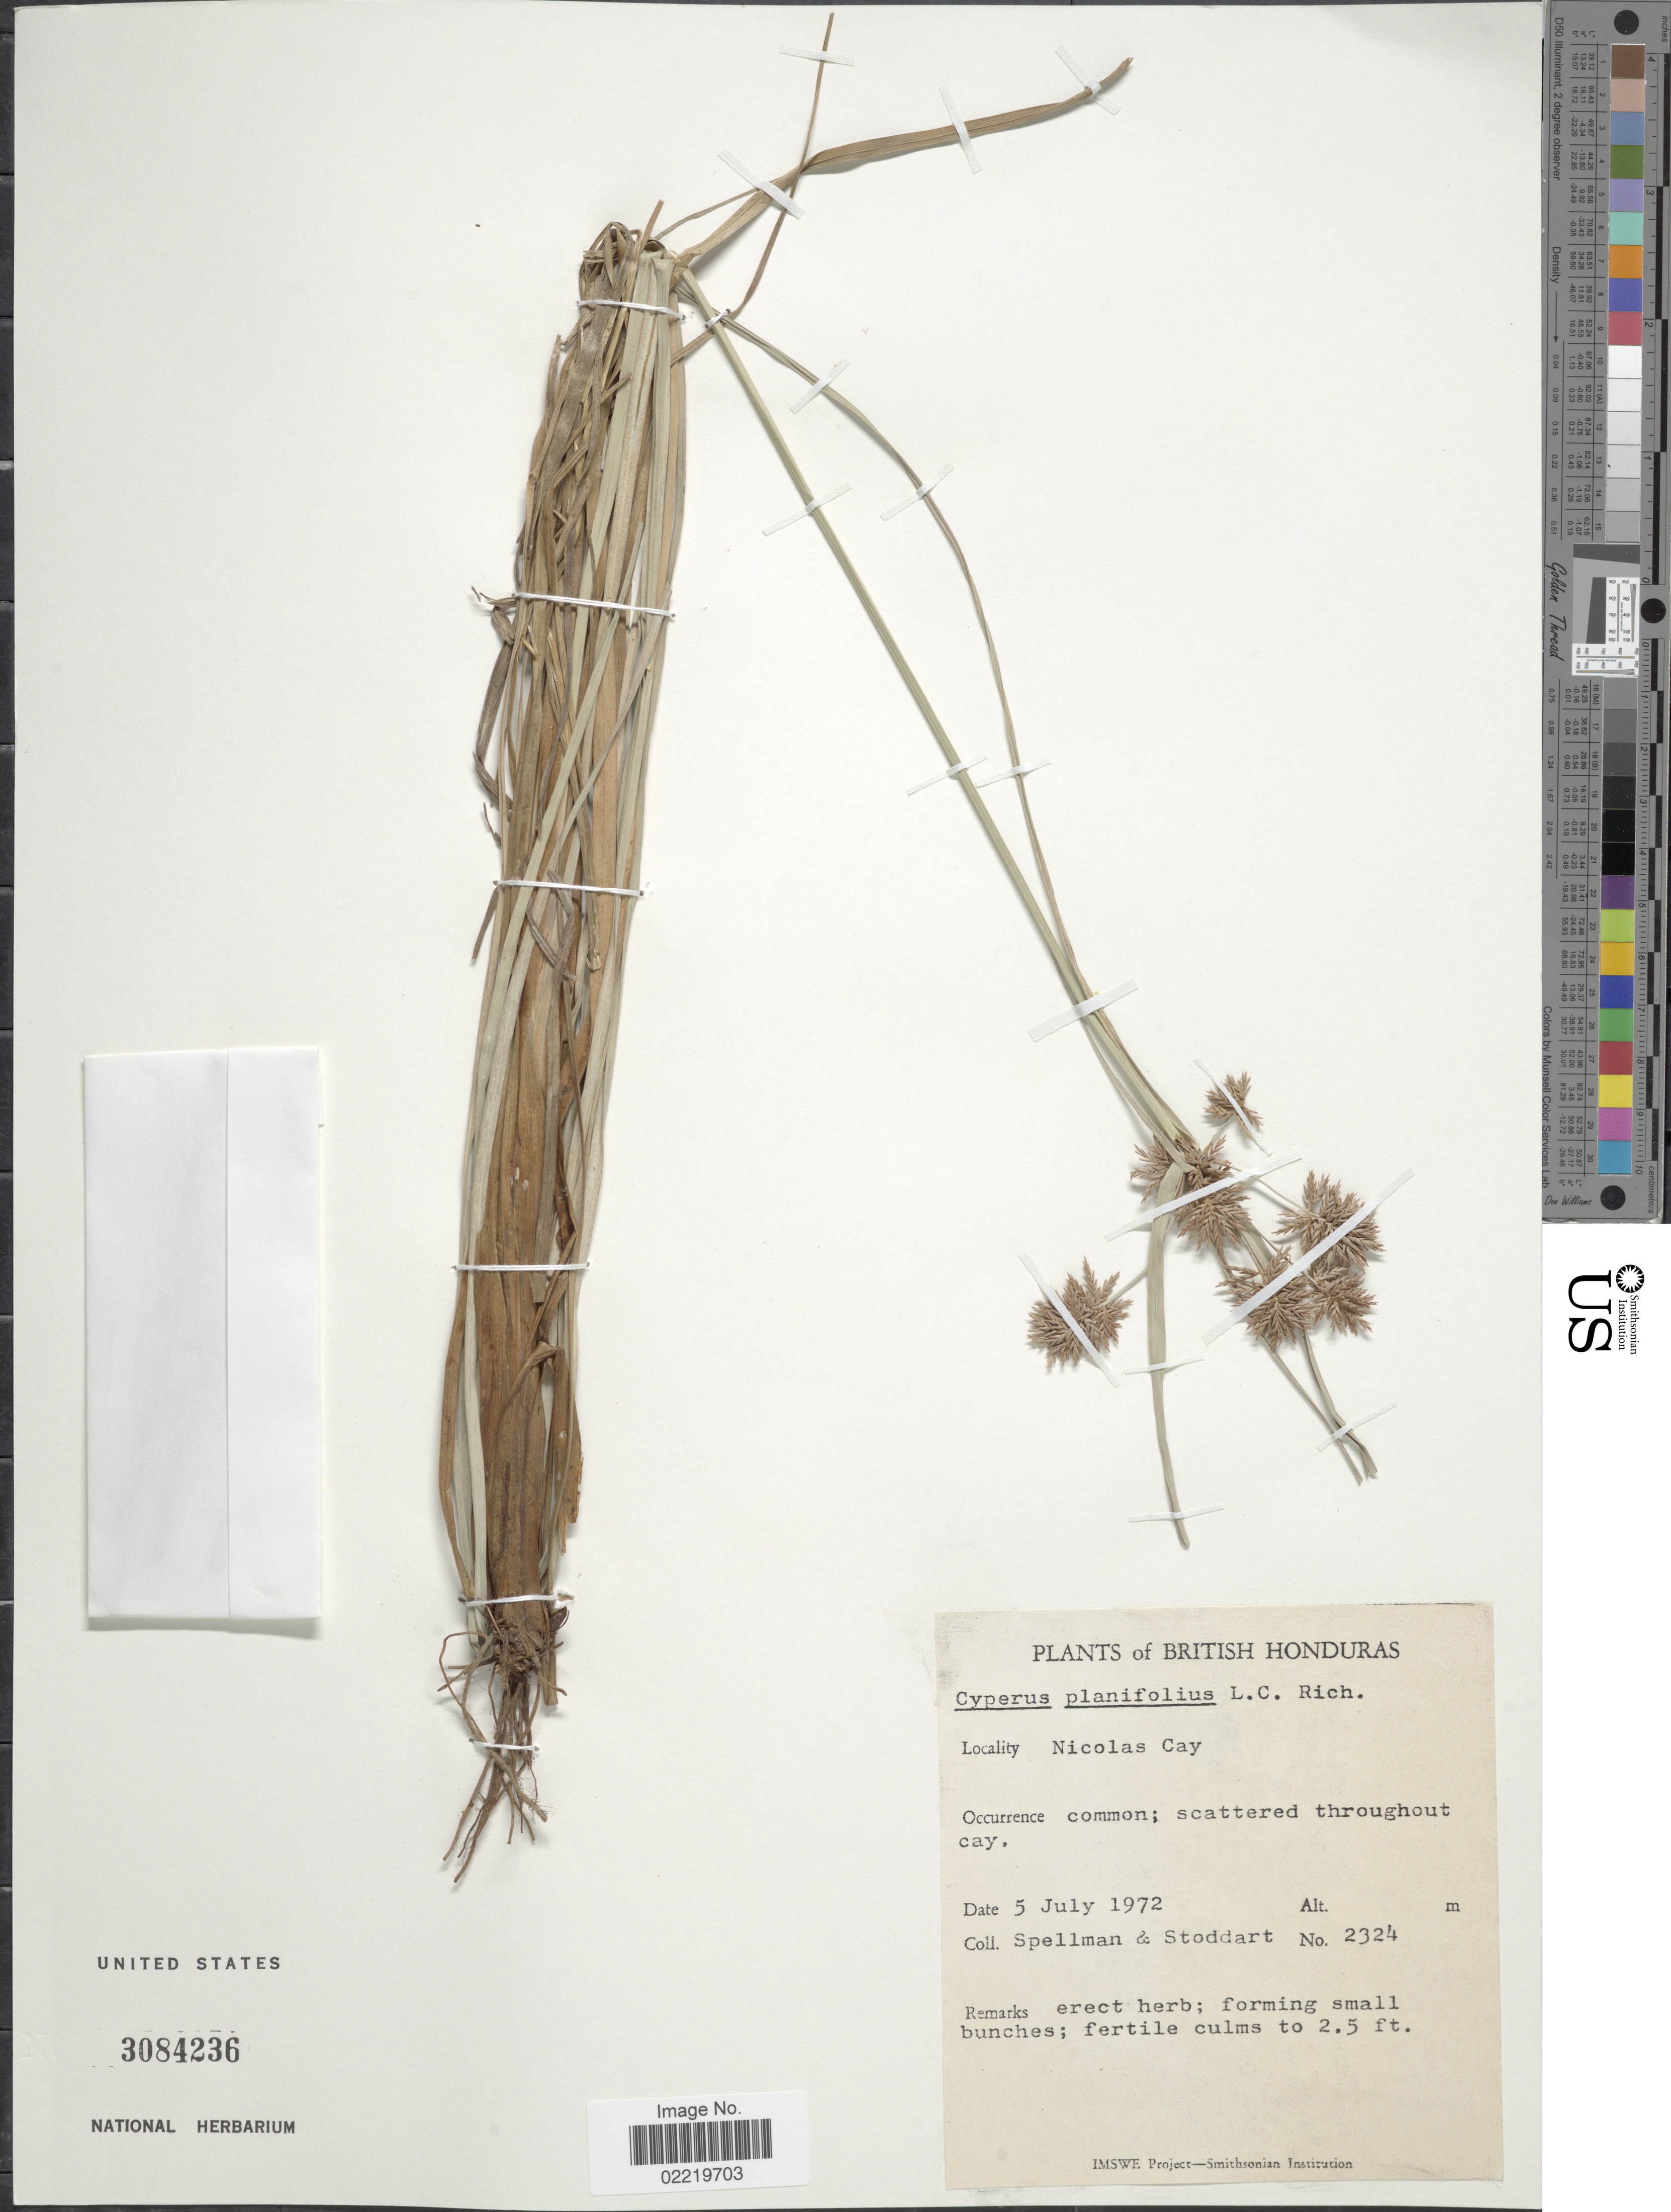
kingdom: Plantae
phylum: Tracheophyta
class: Liliopsida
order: Poales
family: Cyperaceae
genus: Cyperus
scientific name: Cyperus planifolius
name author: Rich.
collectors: Spellman, -- & -. Stoddart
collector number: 2324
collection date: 1972-07-05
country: Belize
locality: British Honduras, Nicolas Cay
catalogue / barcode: US 3084236